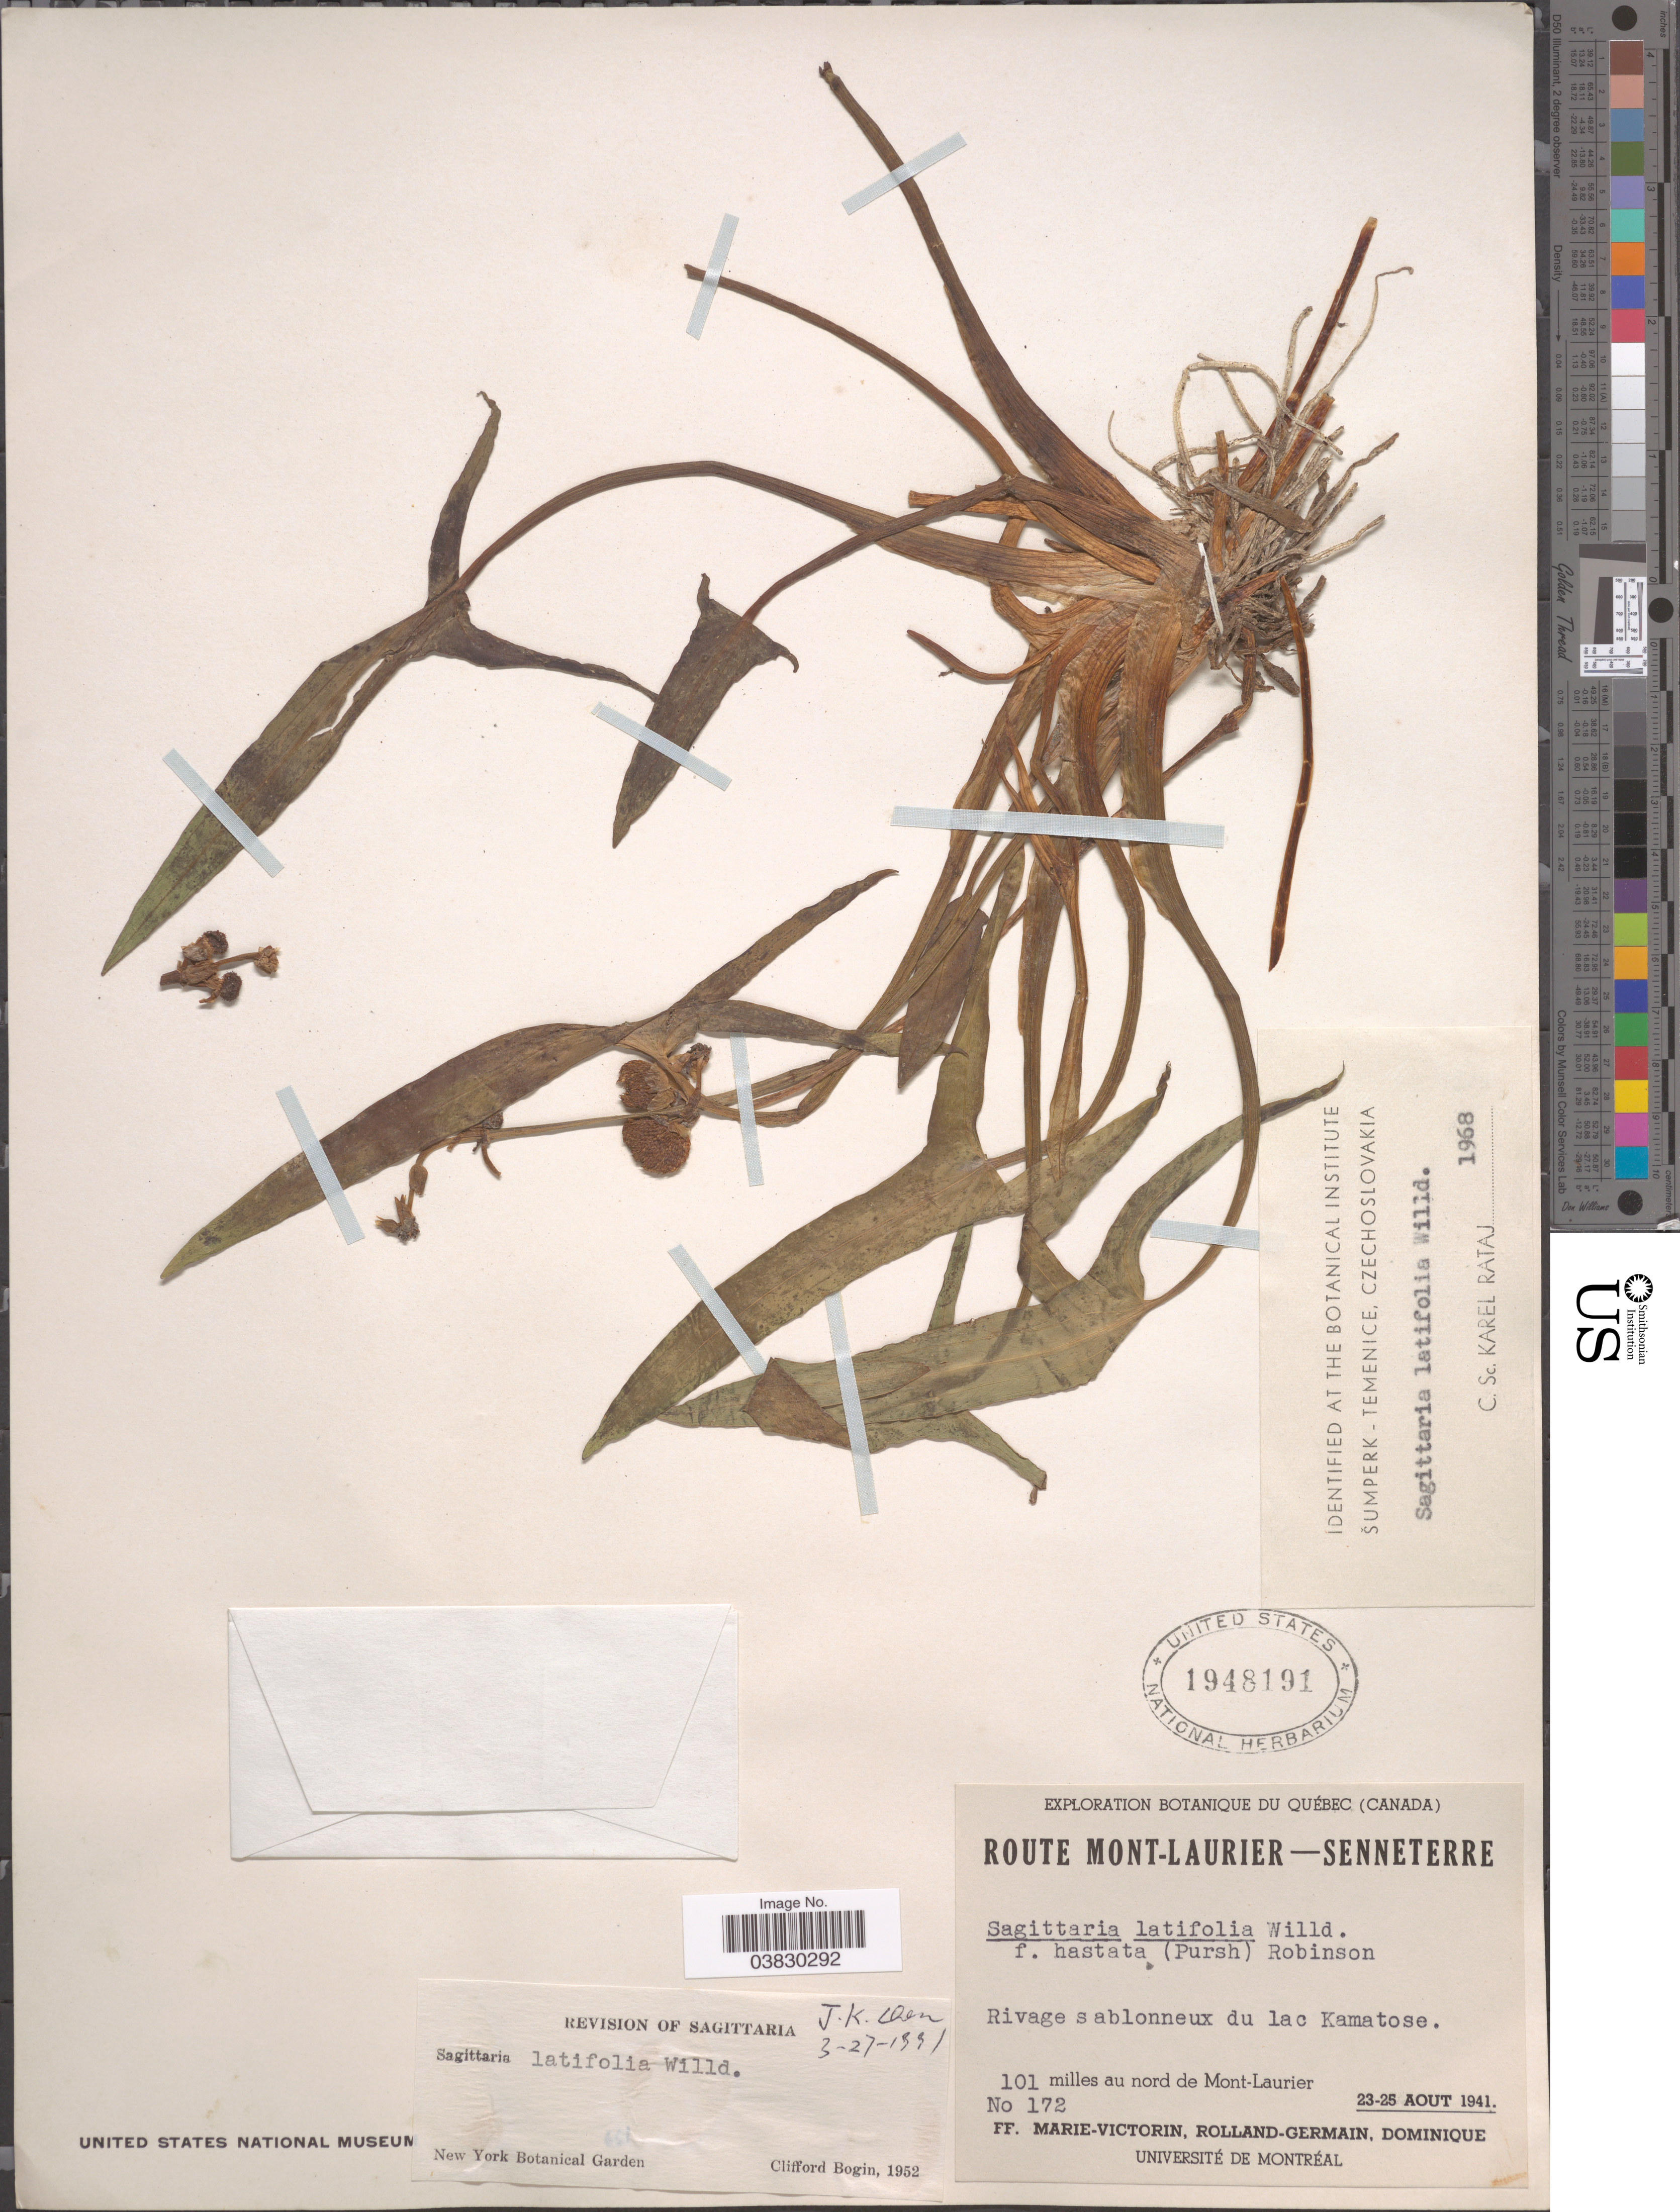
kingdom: Plantae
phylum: Tracheophyta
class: Liliopsida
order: Alismatales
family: Alismataceae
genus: Sagittaria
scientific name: Sagittaria latifolia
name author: Willd.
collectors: F. Marie-Victorin, Rolland-Germain & Dominique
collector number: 172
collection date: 1941-08-23/1941-08-25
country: Canada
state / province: Quebec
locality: Route Mont-Laurier - Senneterre. Rivage sablonneux du lac Kamatose. 101 miles au nord de Mont-Laurier.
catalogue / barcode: US 1948191